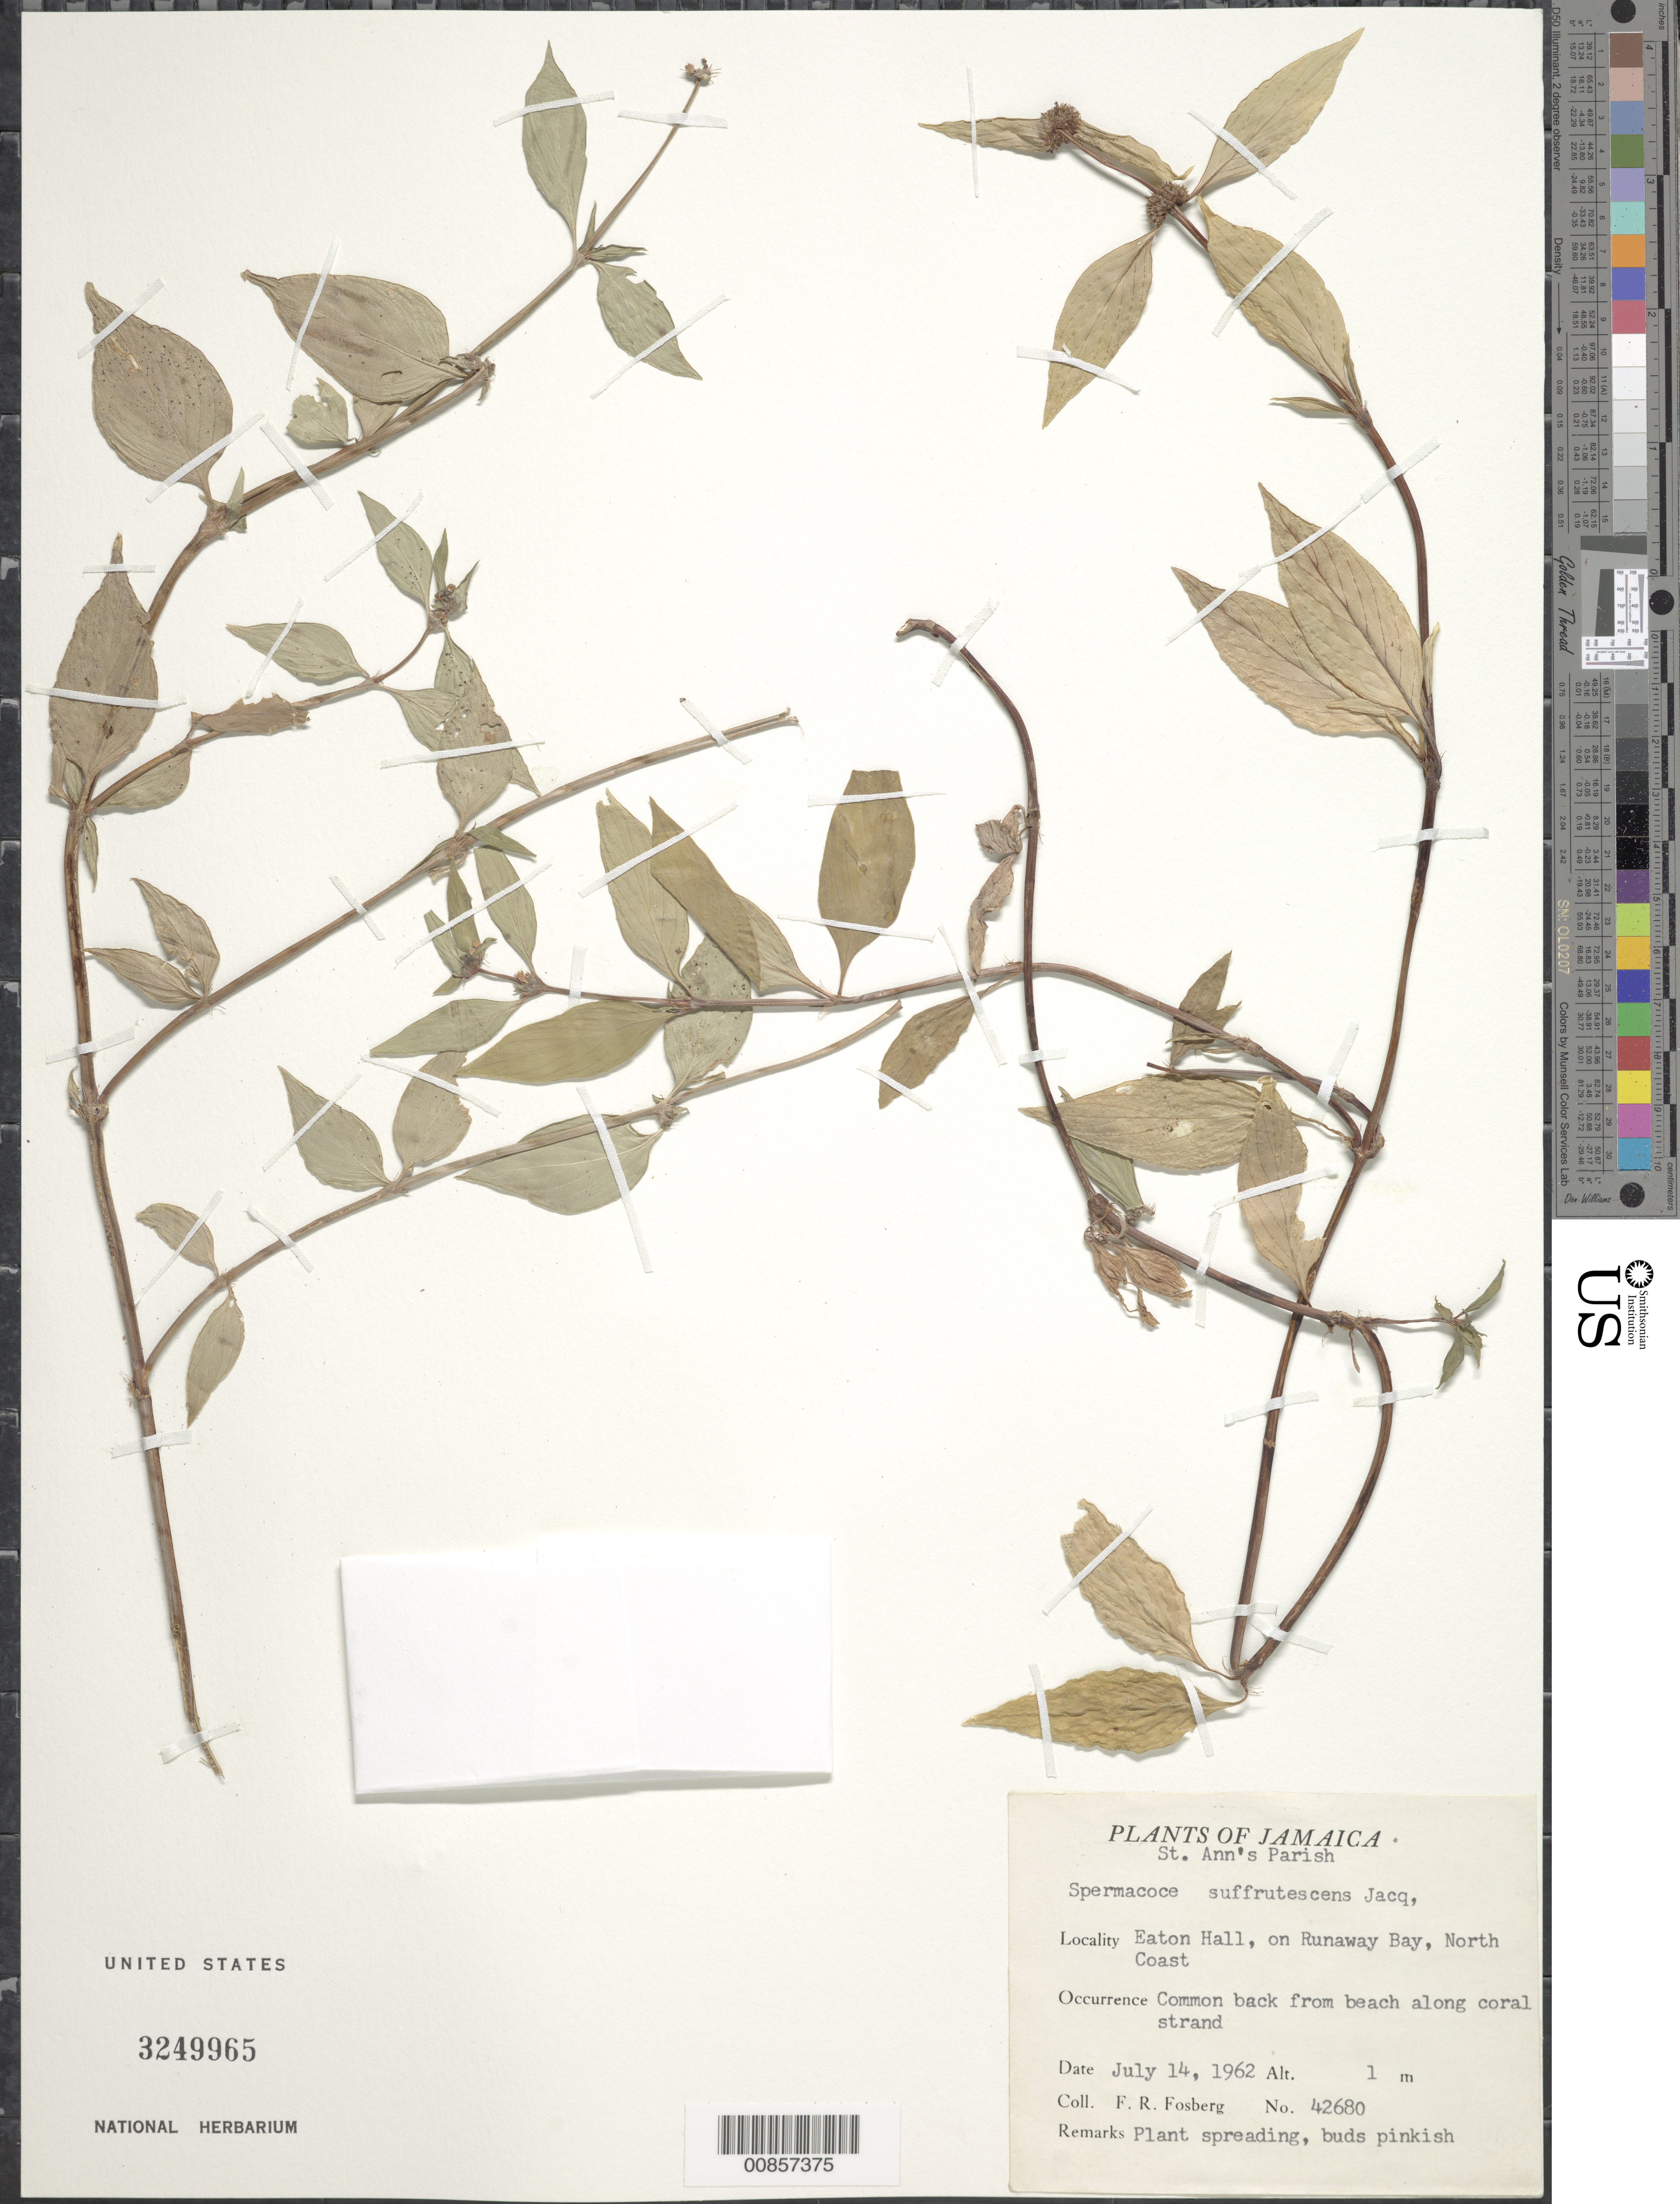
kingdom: Plantae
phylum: Tracheophyta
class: Magnoliopsida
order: Gentianales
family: Rubiaceae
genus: Spermacoce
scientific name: Spermacoce remota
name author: Lam.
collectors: F. R. Fosberg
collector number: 42680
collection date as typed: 14 Jul 1962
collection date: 1962-07-14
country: Jamaica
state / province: Saint Ann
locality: Eaton Hall, on Runaway Bay, North Coast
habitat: Common back from beach along coral strand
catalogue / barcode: US 3249965